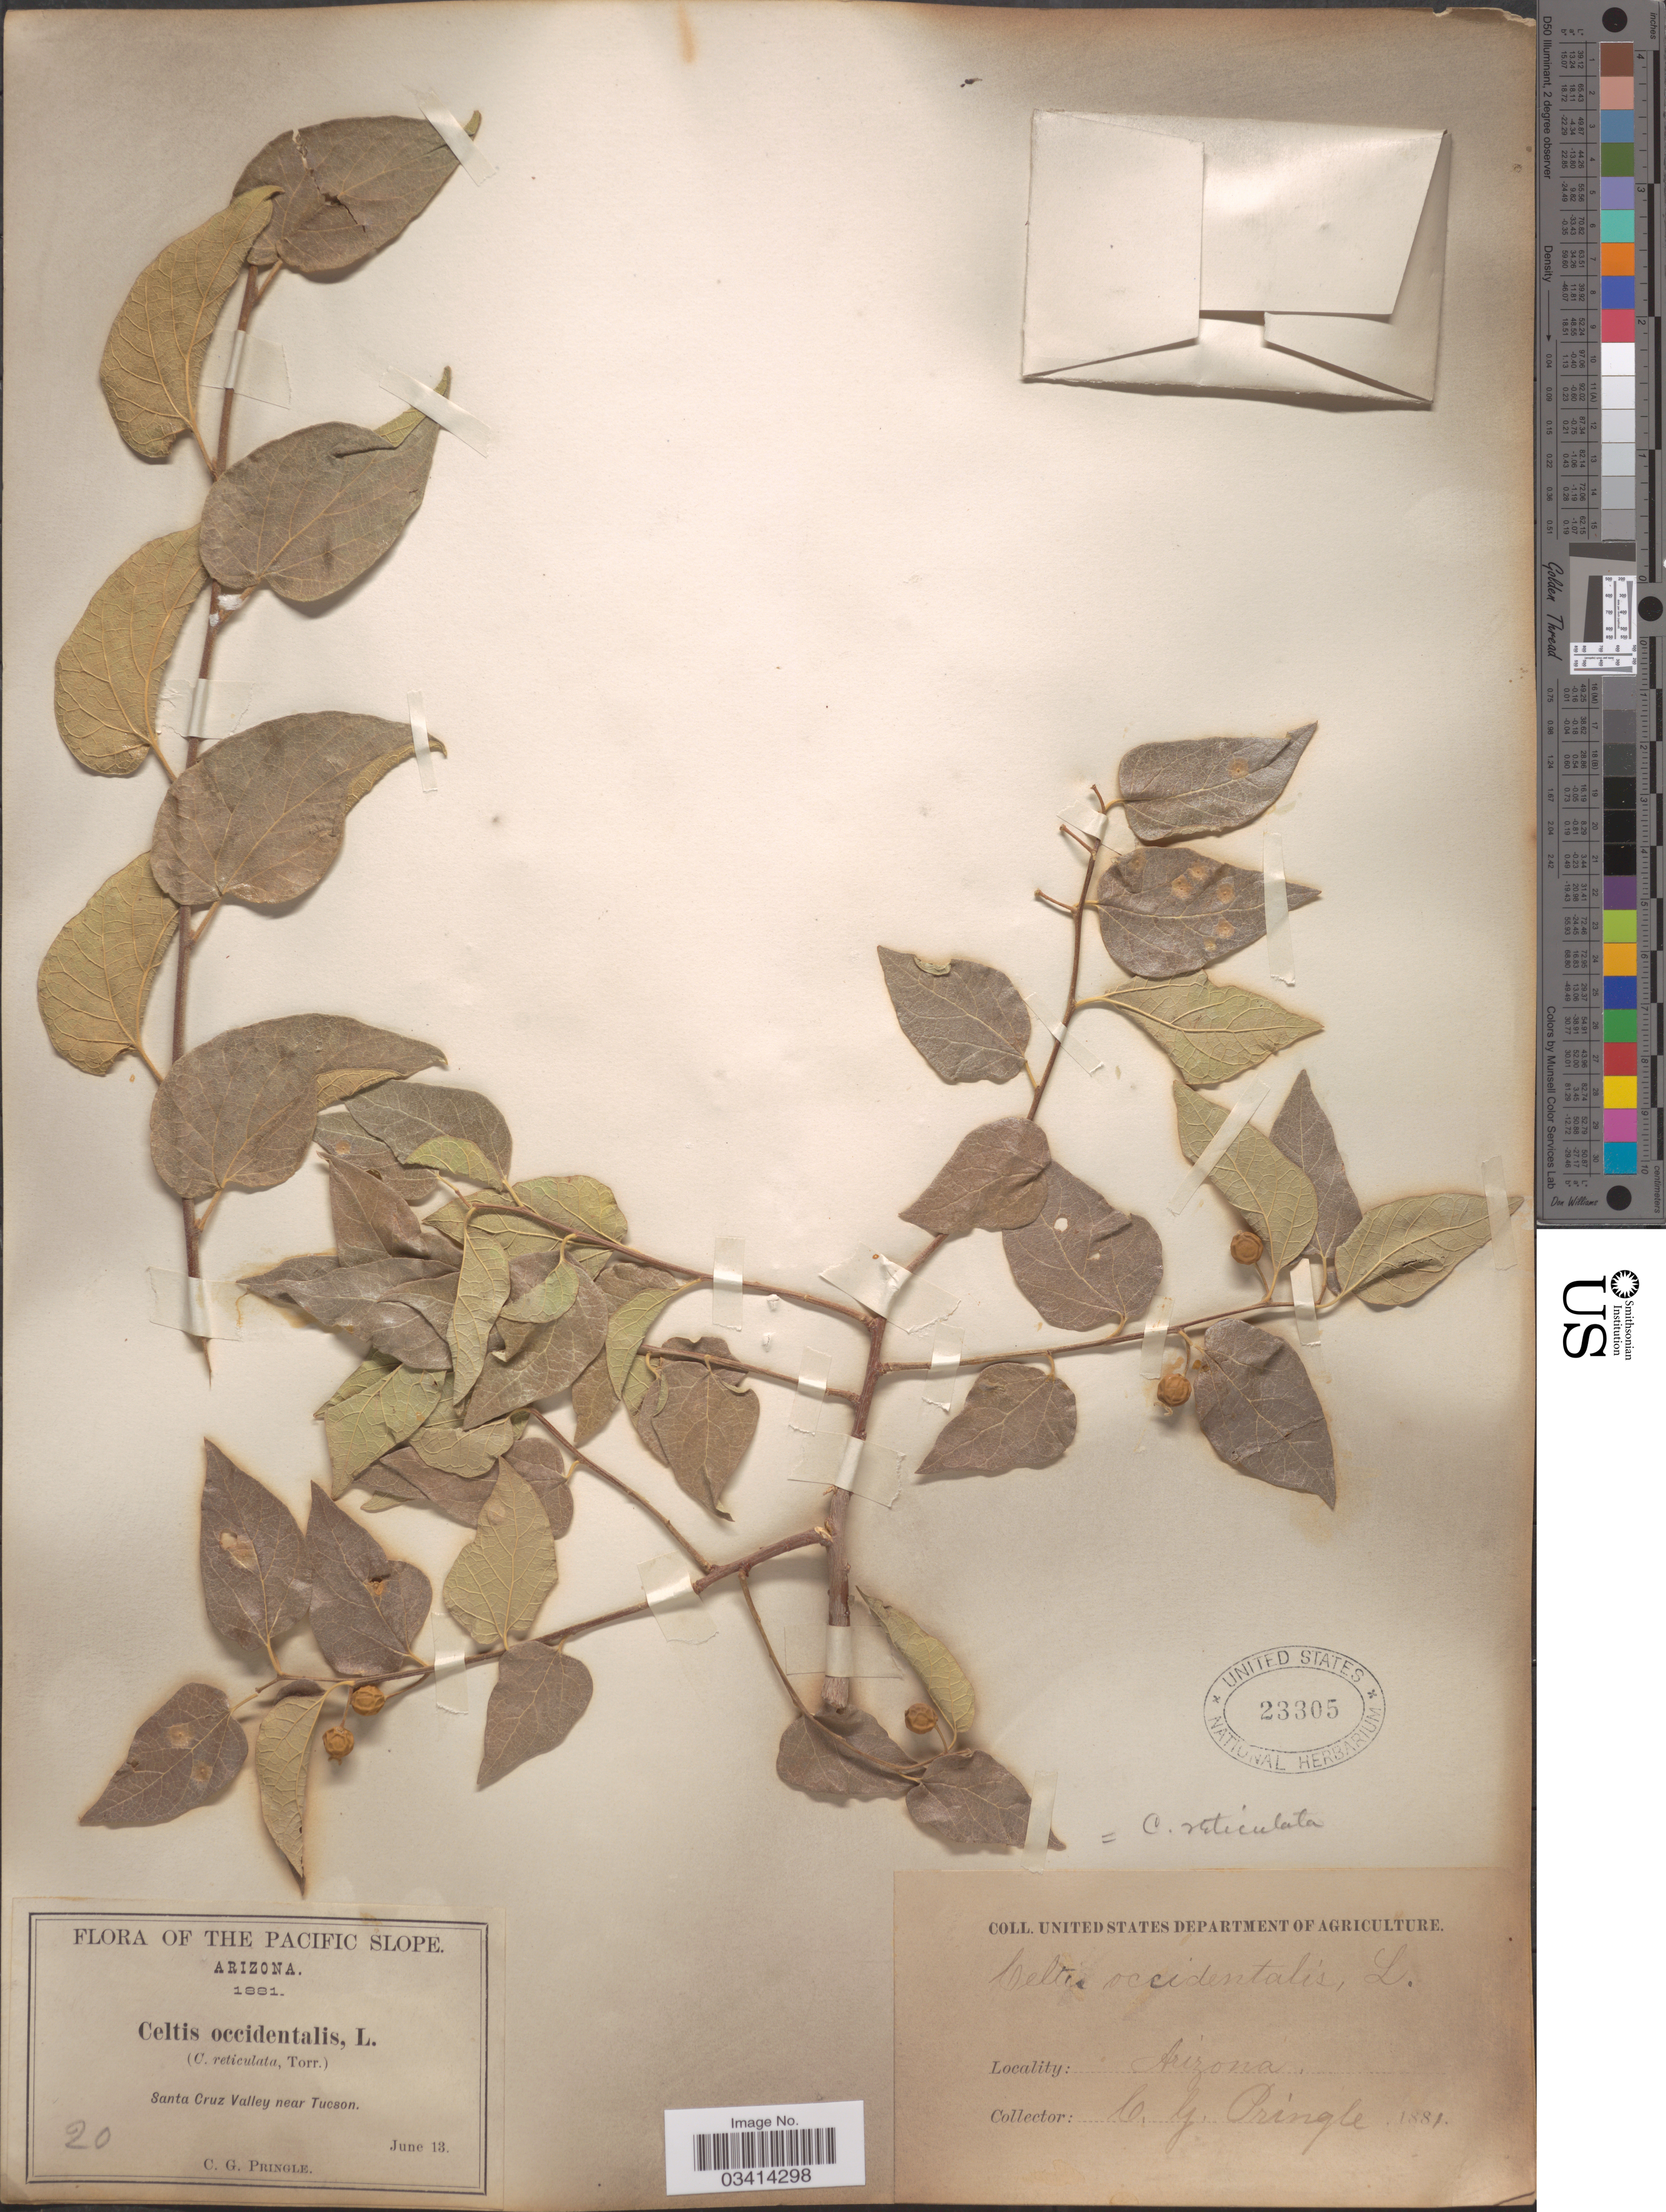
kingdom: Plantae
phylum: Tracheophyta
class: Magnoliopsida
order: Rosales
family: Cannabaceae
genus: Celtis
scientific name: Celtis reticulata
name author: Torr.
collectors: C. G. Pringle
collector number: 20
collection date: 1881-06-13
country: United States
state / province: Arizona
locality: Pacific Slope. Santa Cruz Valley near Tucson.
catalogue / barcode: US 23305